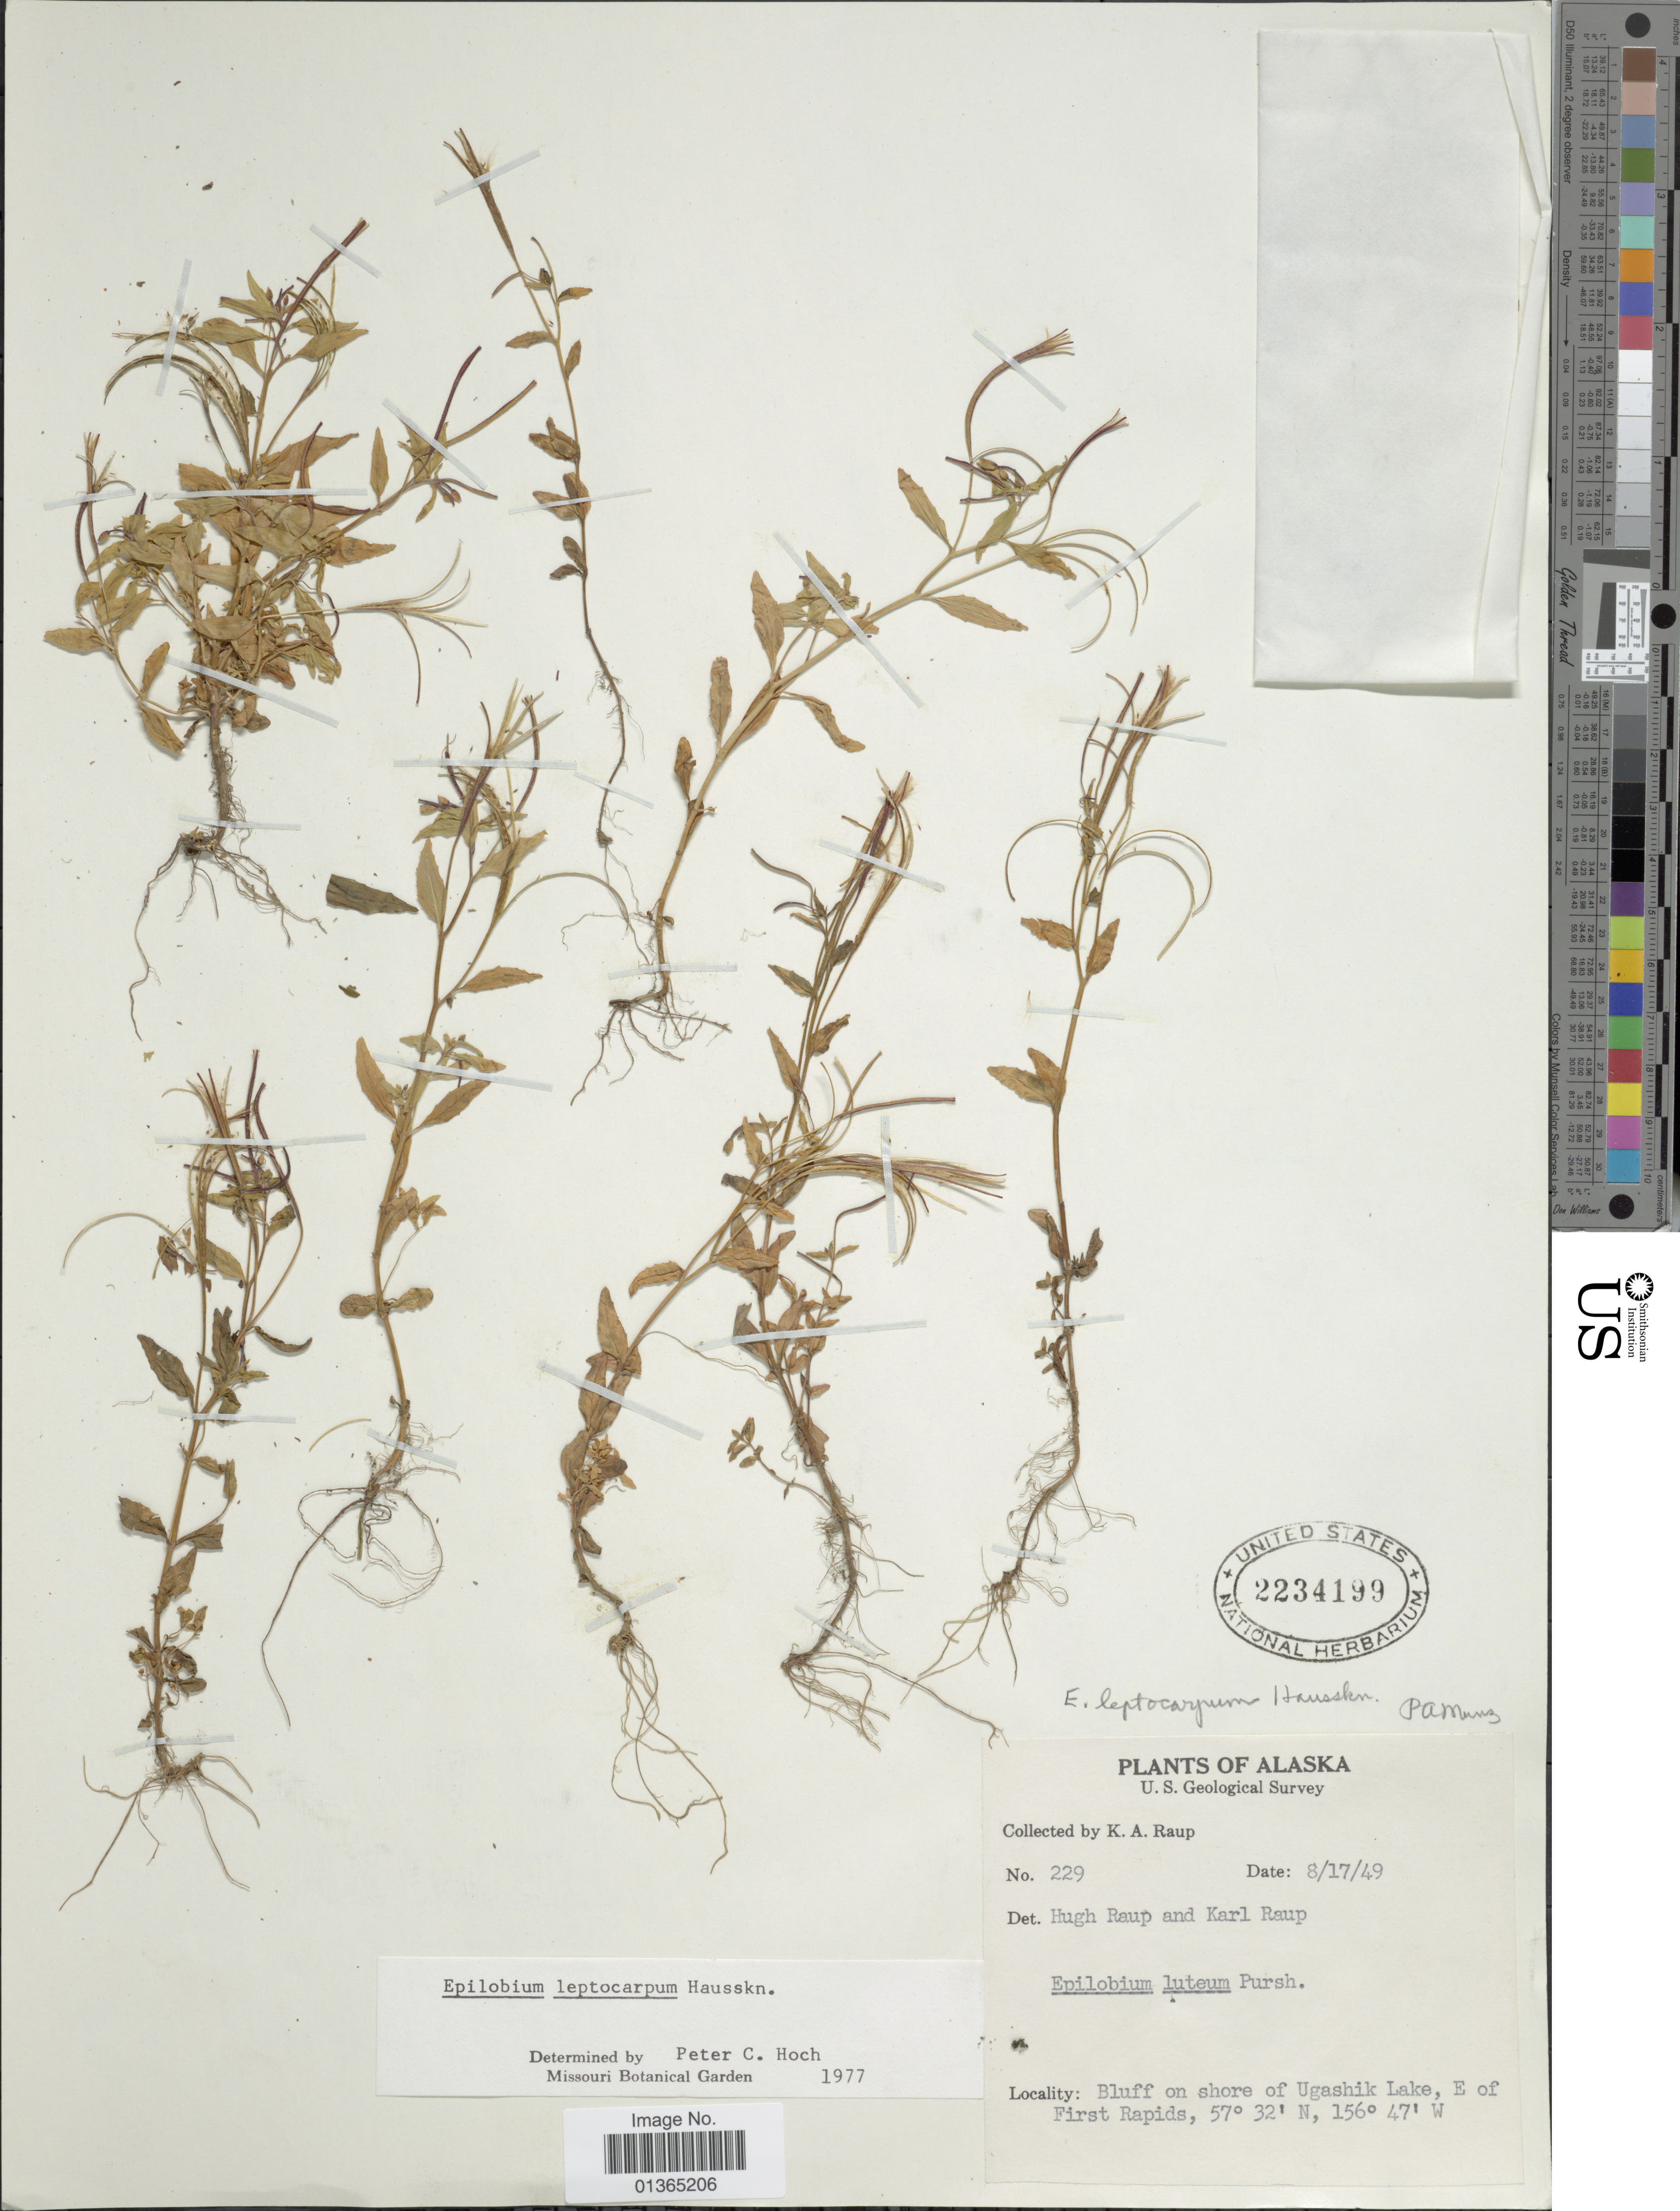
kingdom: Plantae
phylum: Tracheophyta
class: Magnoliopsida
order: Myrtales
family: Onagraceae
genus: Epilobium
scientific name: Epilobium leptocarpum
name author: Hausskn.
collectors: K. Raup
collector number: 229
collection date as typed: Transcribed d/m/y: 17/8/49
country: United States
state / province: Alaska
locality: Bluff on shore of Ugashik Lake, E of First Rapids.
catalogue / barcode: US 2234199